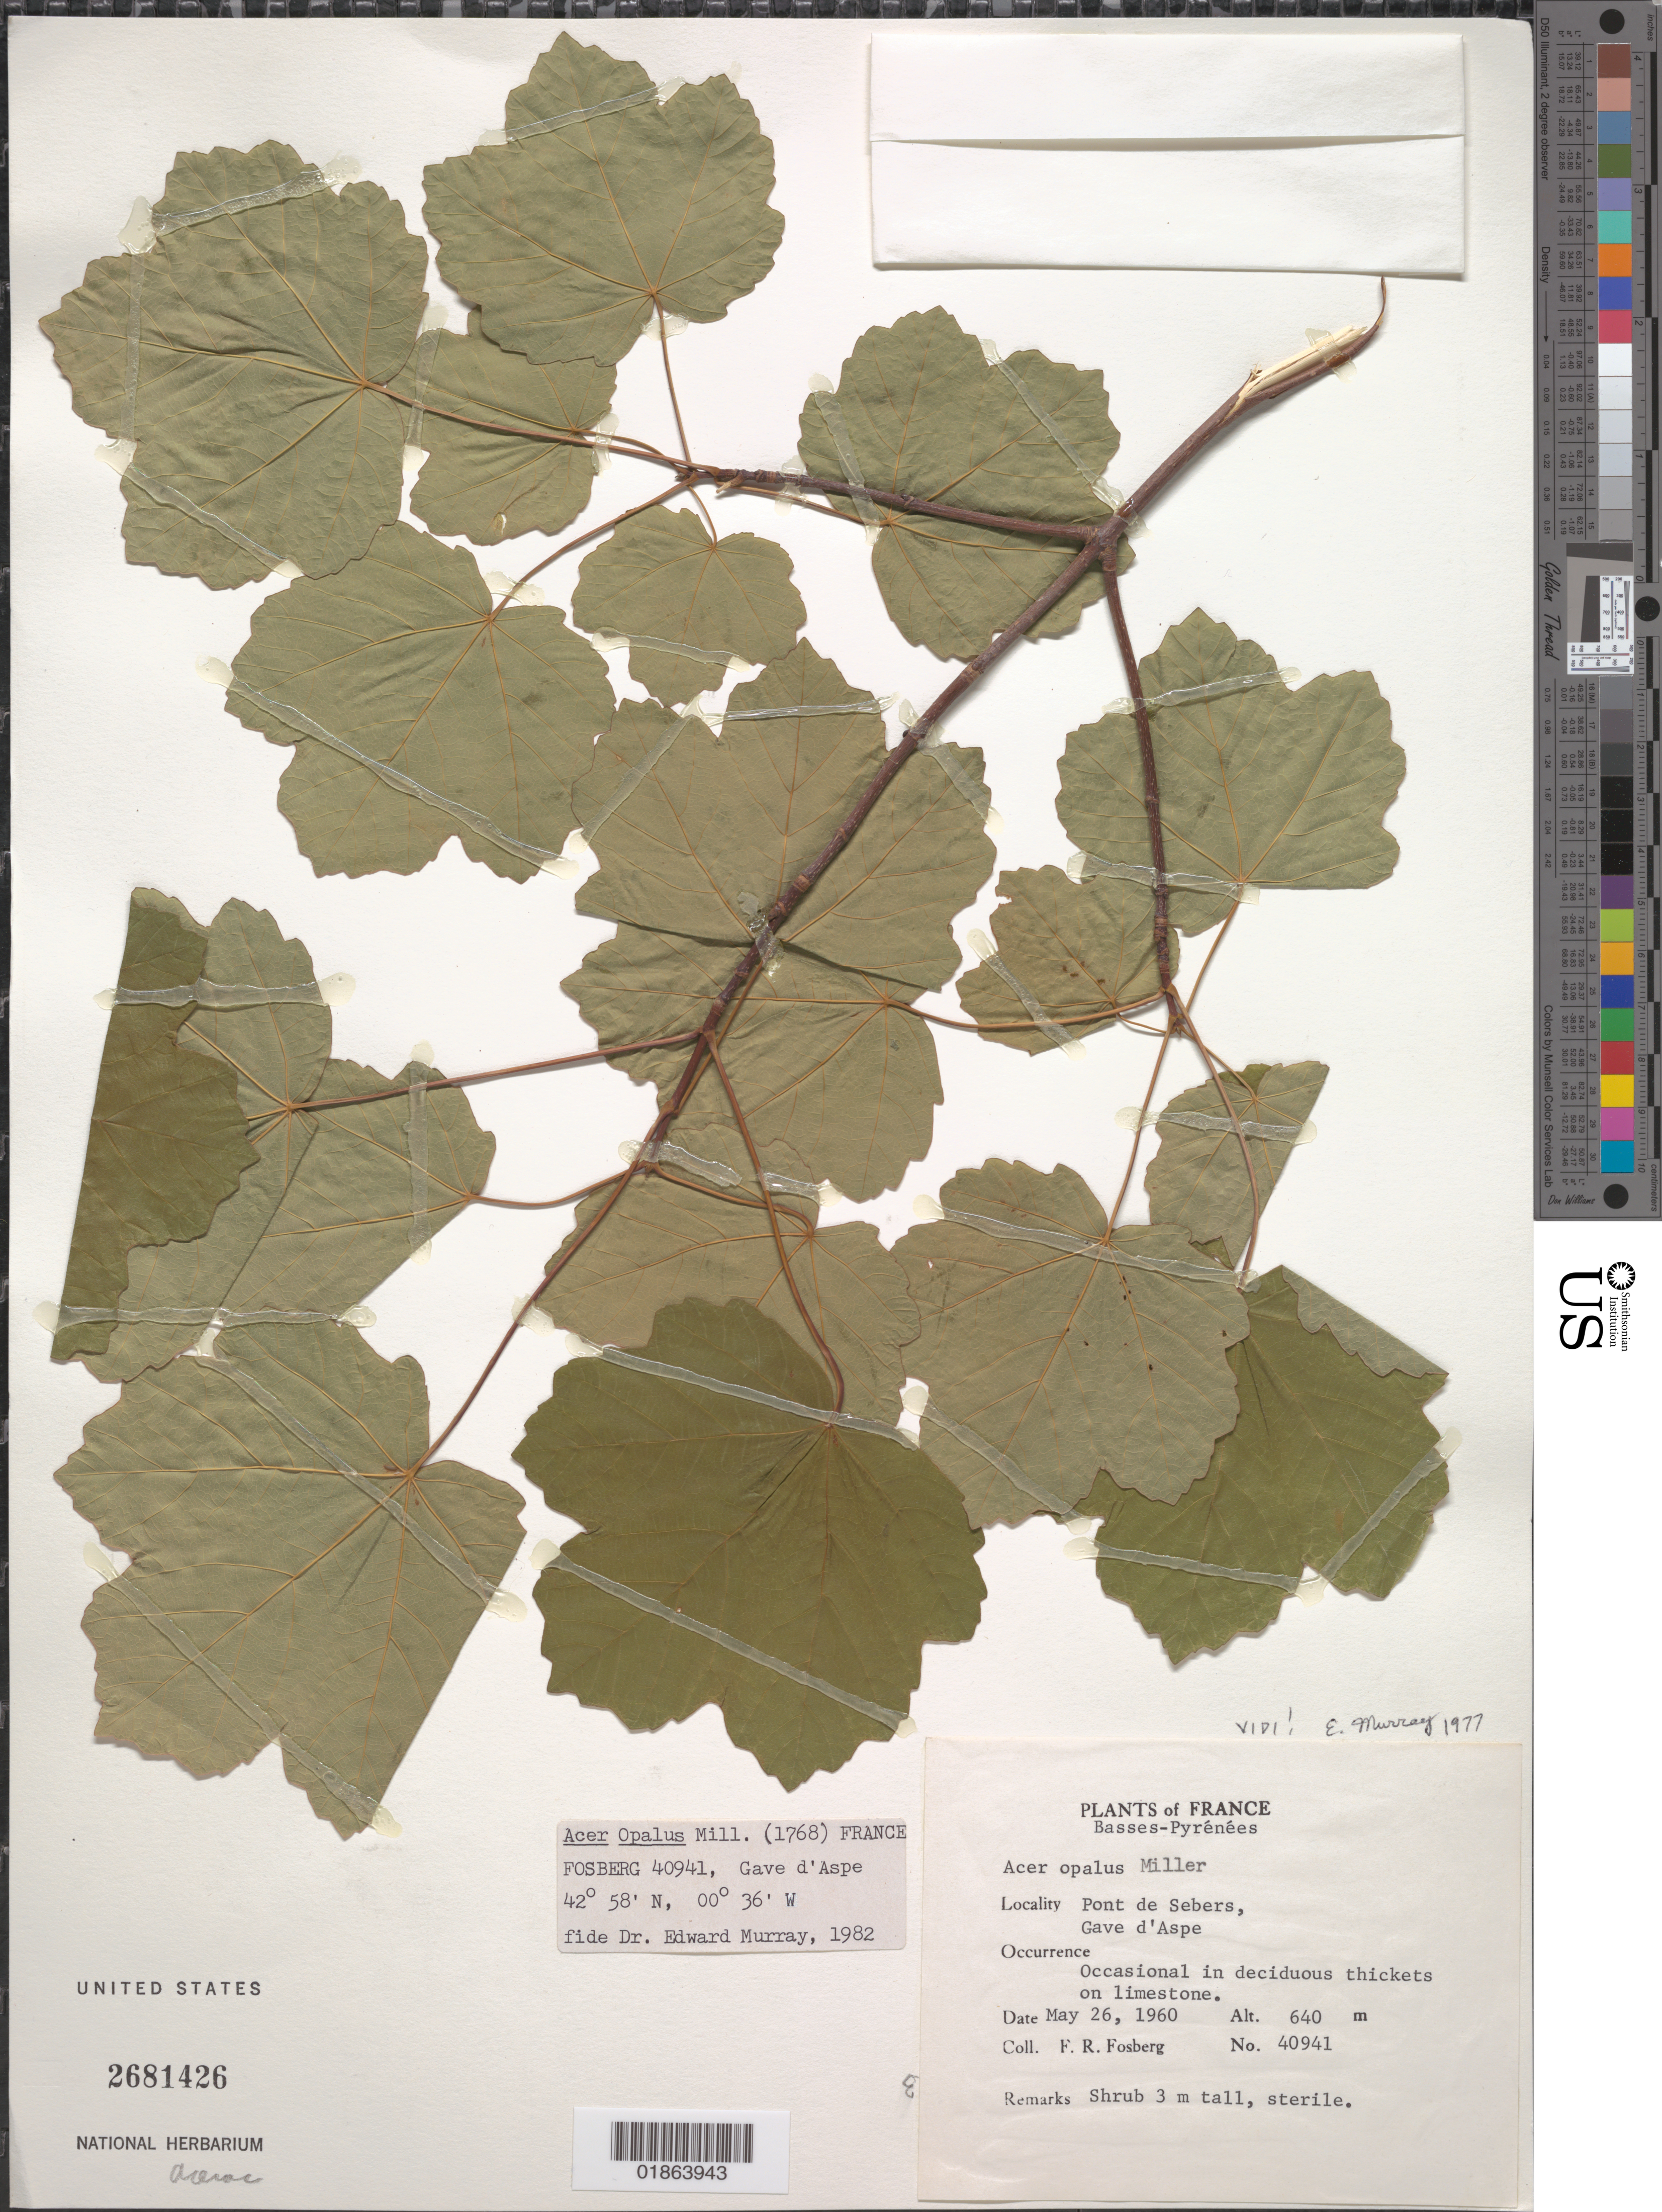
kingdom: Plantae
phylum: Tracheophyta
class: Magnoliopsida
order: Sapindales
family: Sapindaceae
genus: Acer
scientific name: Acer opalus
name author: Mill.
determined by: Murray, Edward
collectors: F. R. Fosberg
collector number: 40941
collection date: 1960-05-26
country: France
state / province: Nouvelle-Aquitaine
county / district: Pyrénées-Atlantiques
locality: Basses-Pyrénées. Pont de Sebers, Gave d'Aspe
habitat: Occasional in deciduous thickets on limestone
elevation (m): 640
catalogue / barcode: US 2681426